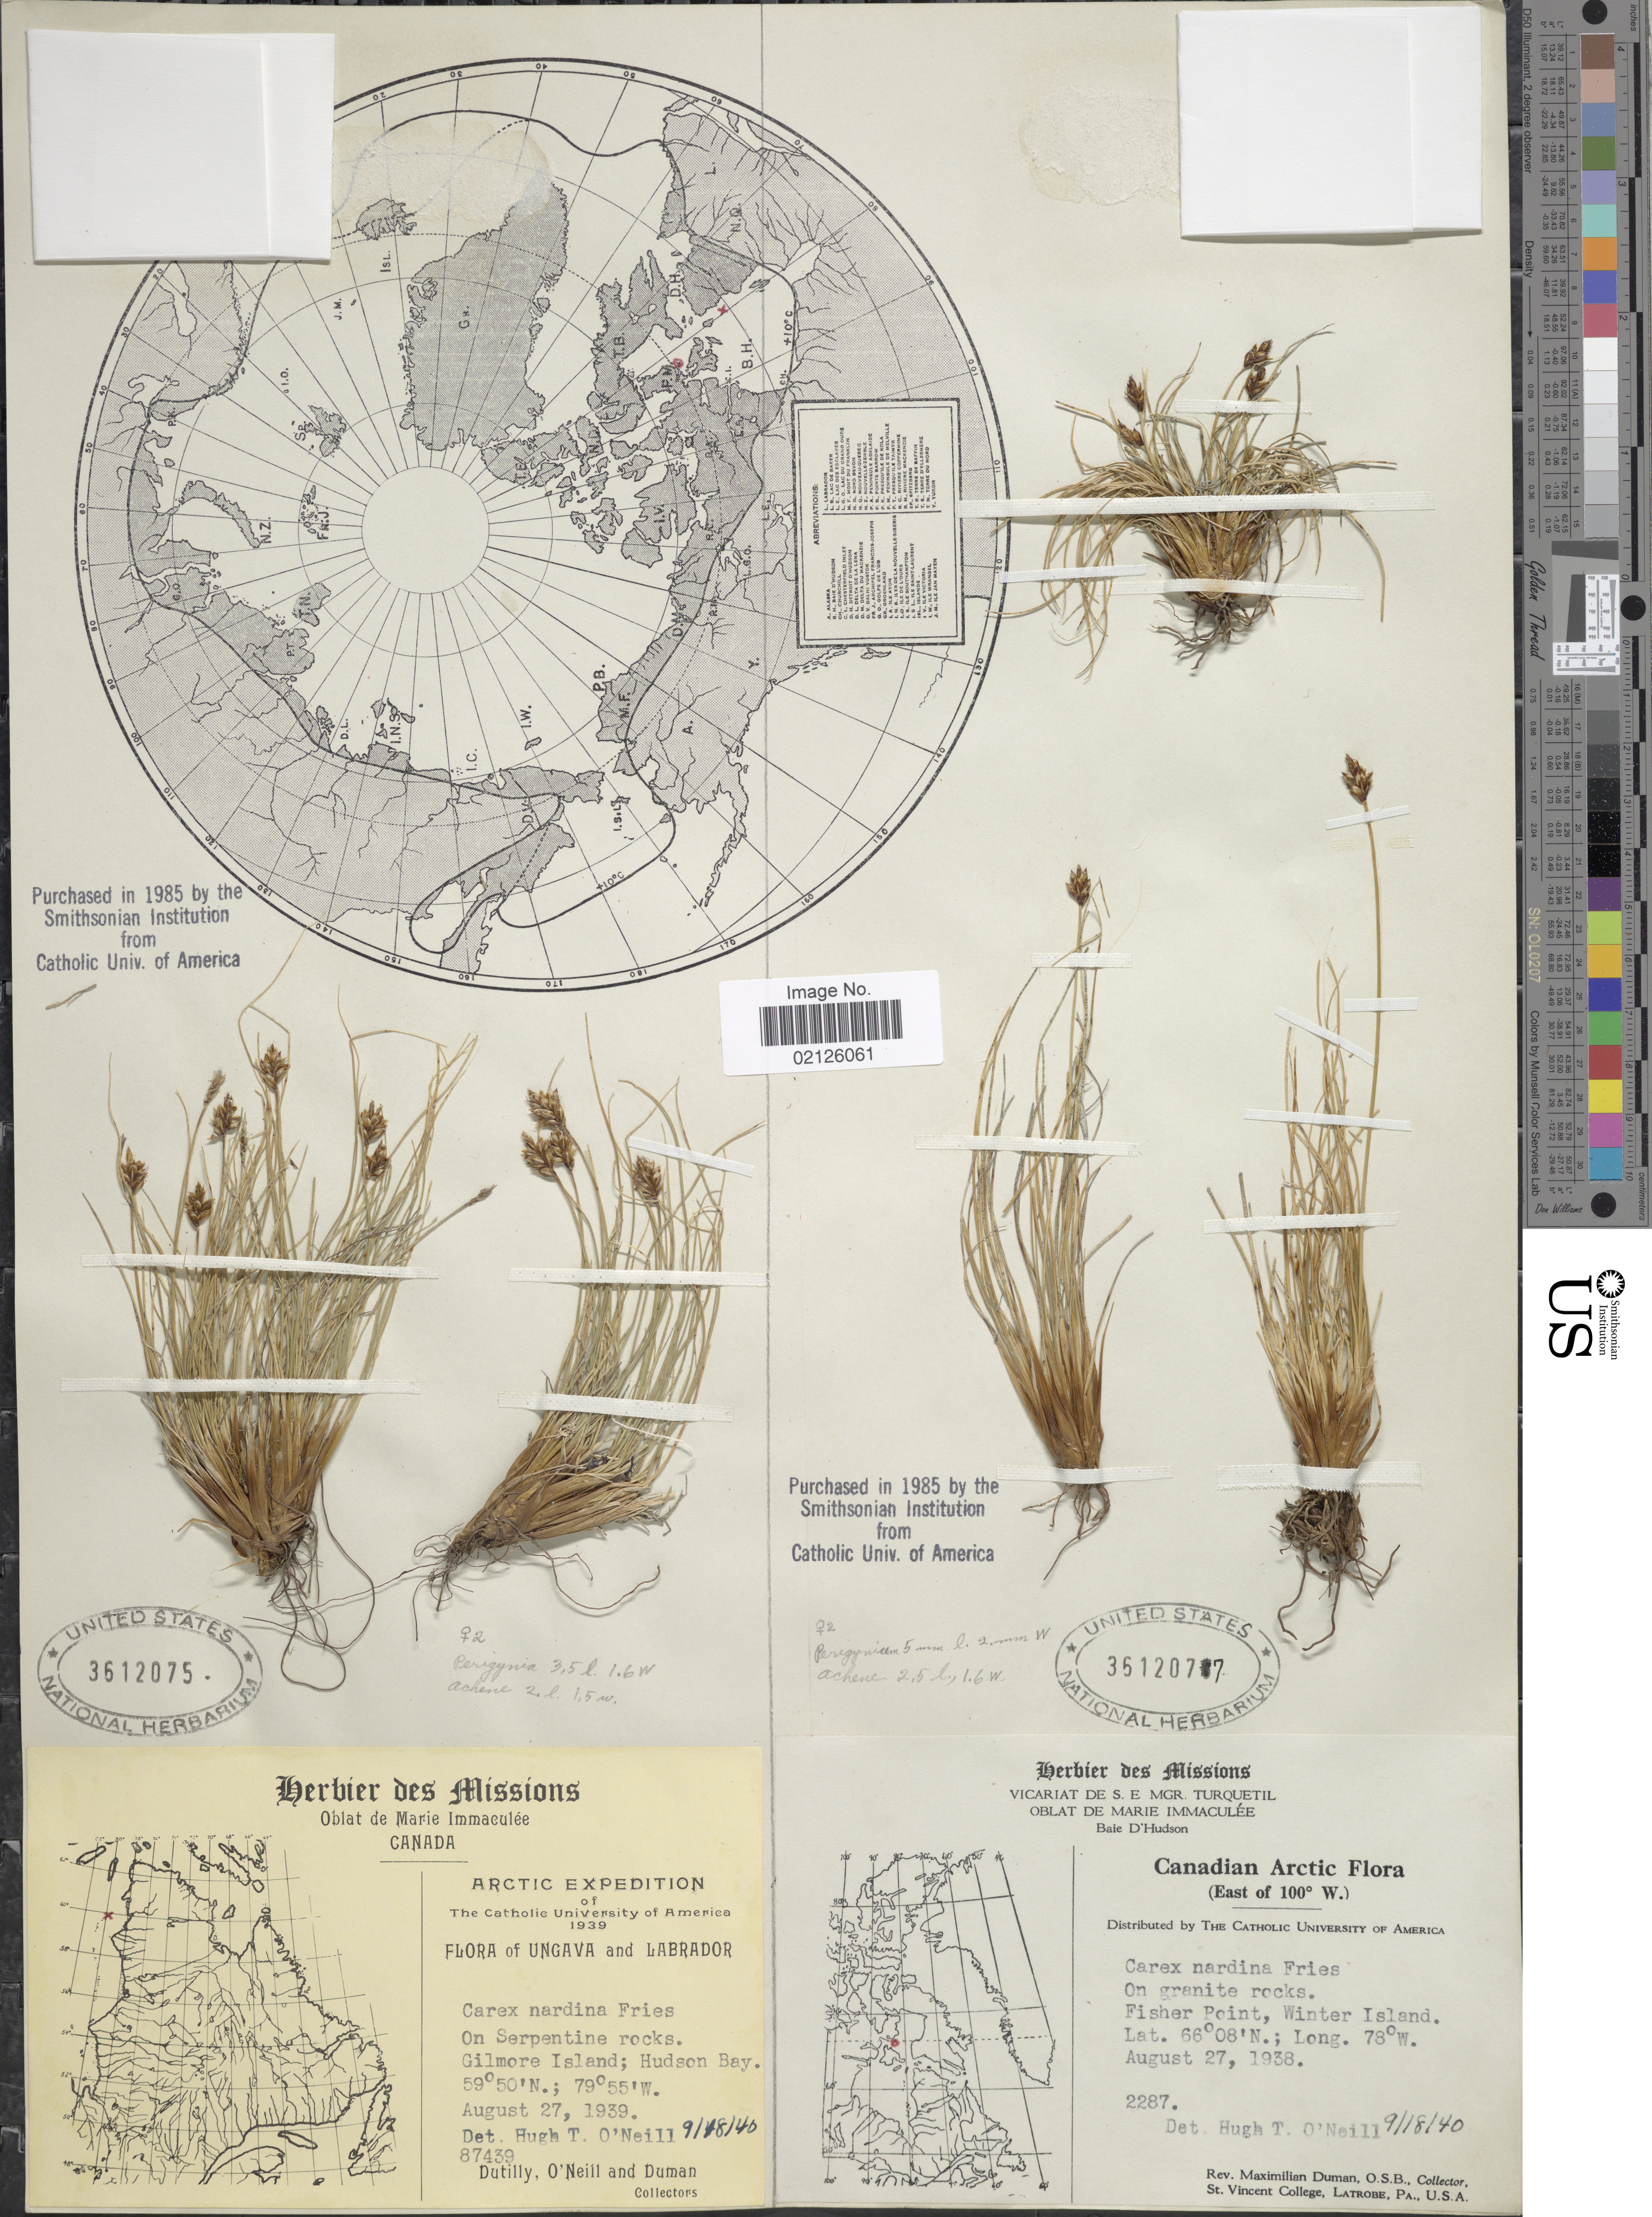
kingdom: Plantae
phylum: Tracheophyta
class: Liliopsida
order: Poales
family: Cyperaceae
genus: Carex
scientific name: Carex nardina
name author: (Hornem.) Fr.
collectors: M. Duman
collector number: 2287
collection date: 1938-08-27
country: Canada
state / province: Nunavut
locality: Canadian Arctic (East of 100° W), On granite rocks, Fisher Point, Winter Island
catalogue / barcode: US 3612077-2